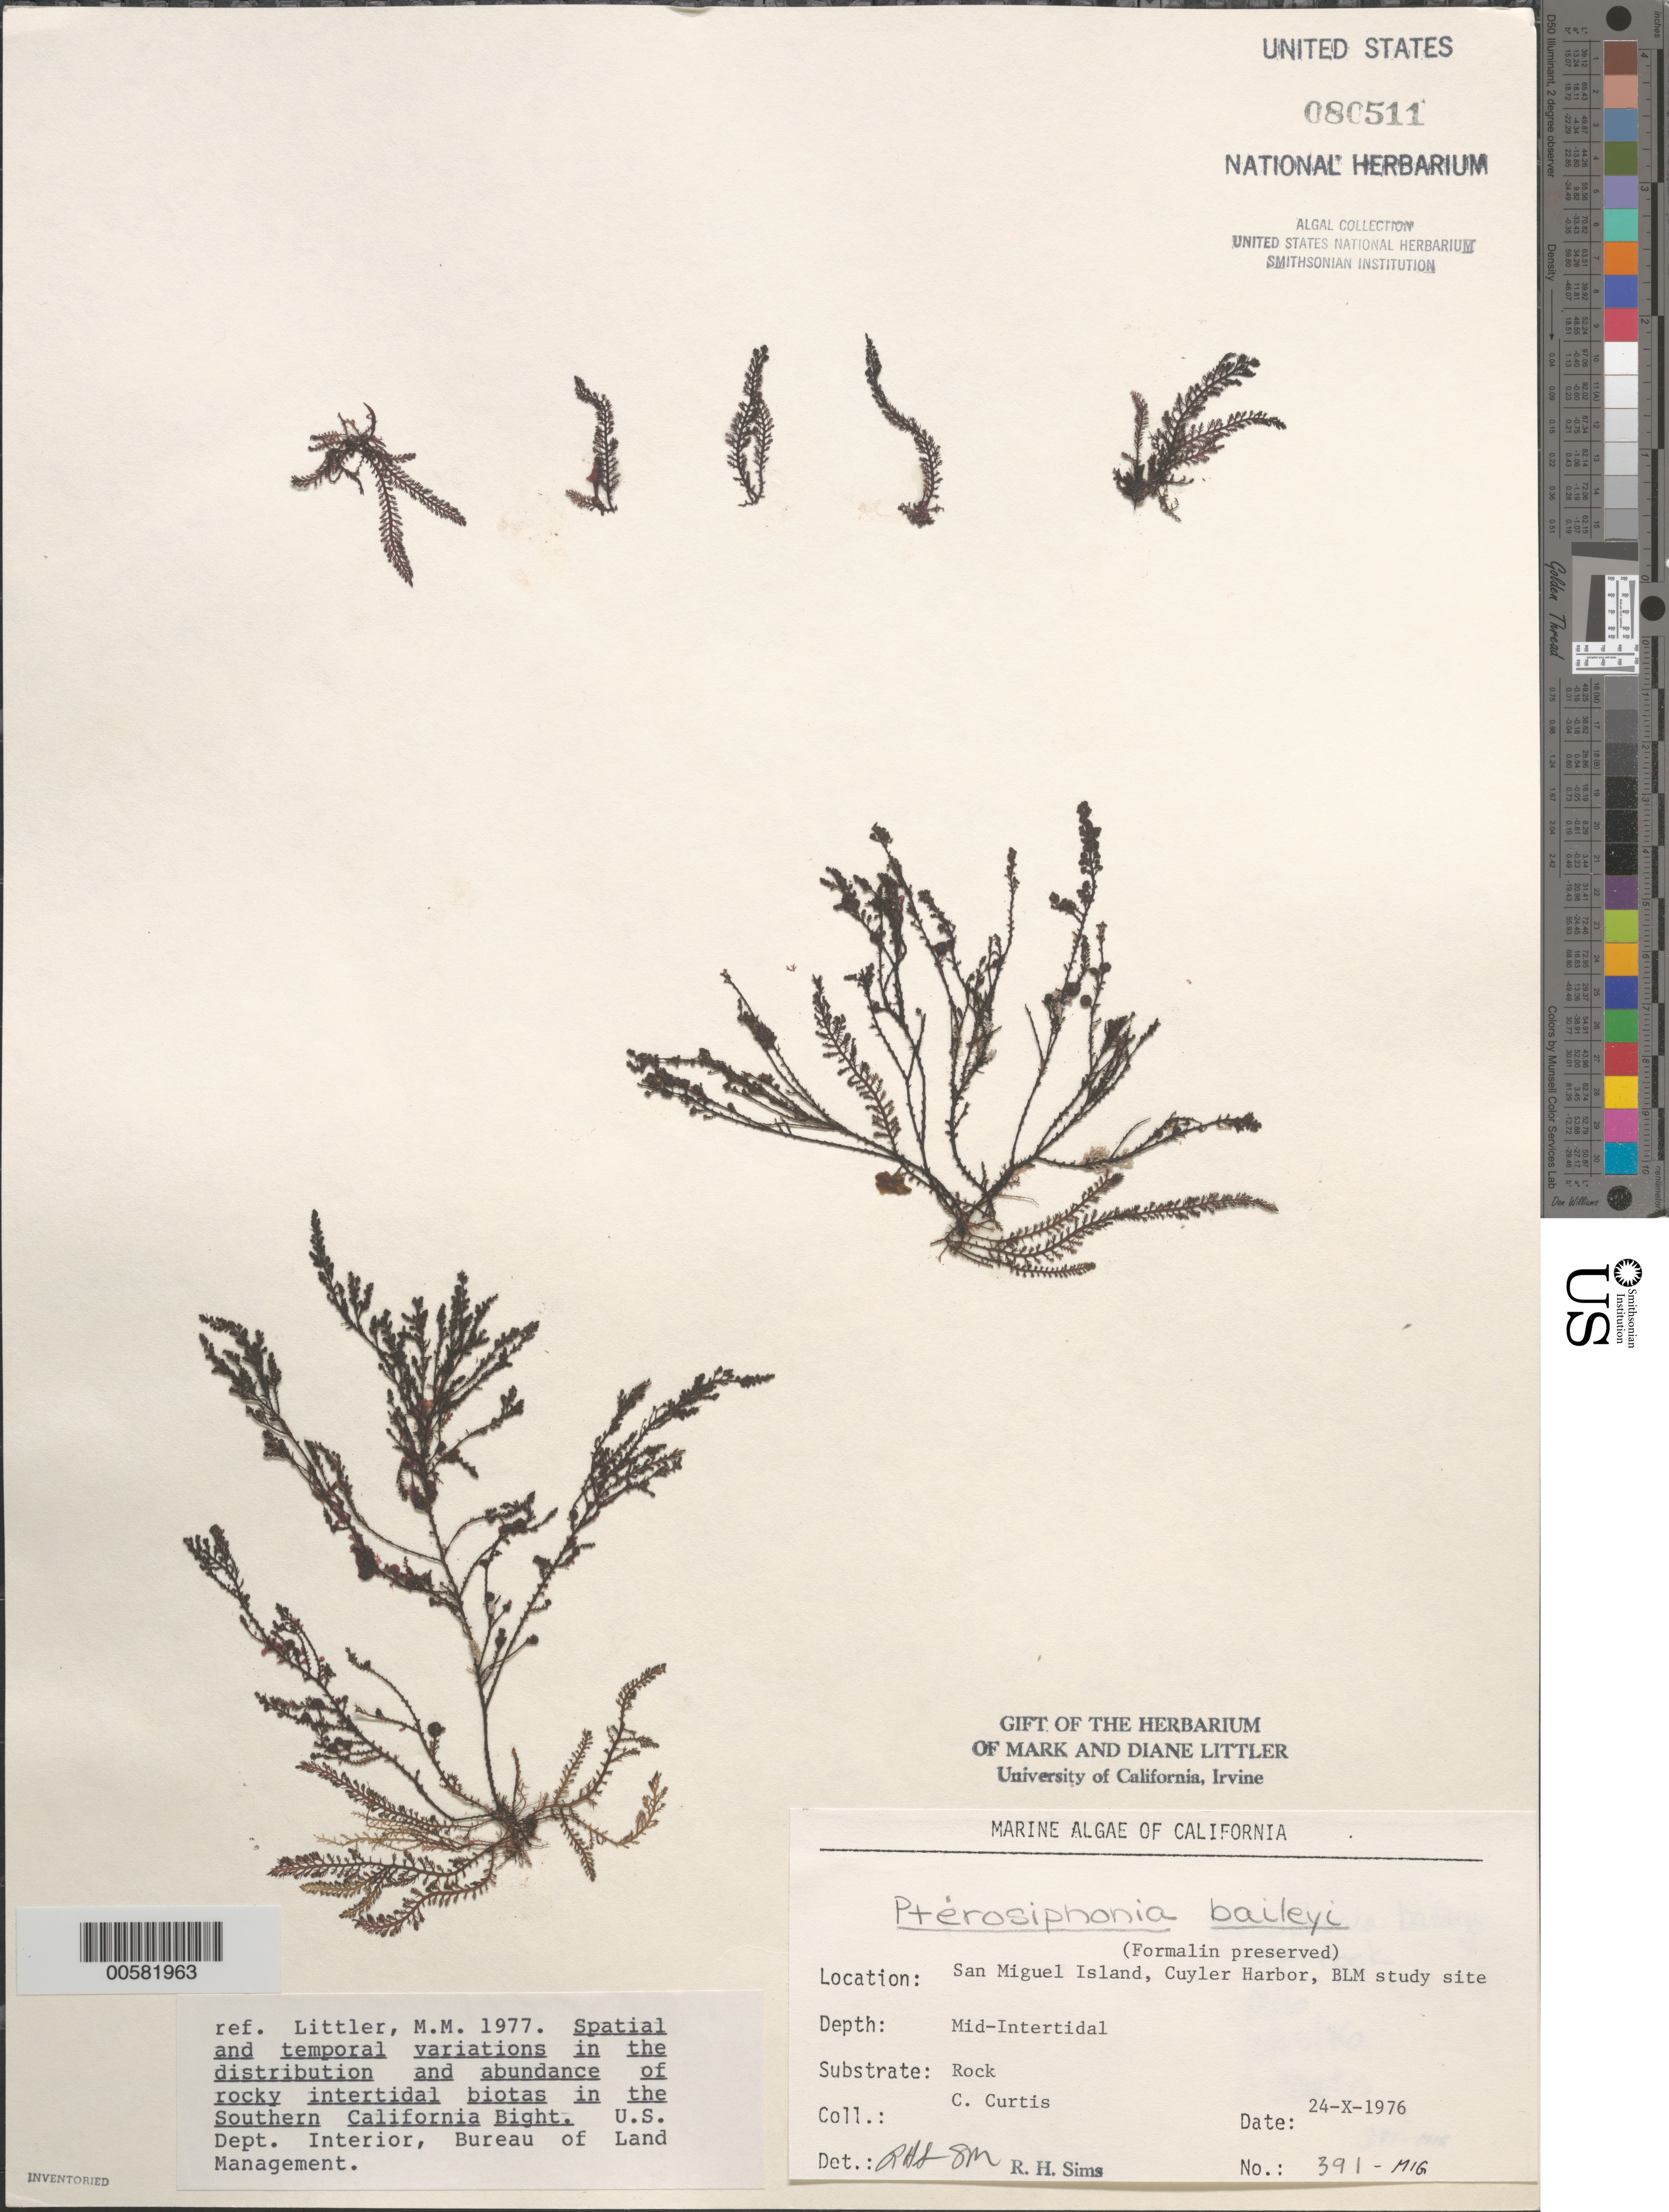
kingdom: Plantae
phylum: Rhodophyta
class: Florideophyceae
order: Ceramiales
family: Rhodomelaceae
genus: Symphyocladiella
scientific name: Symphyocladiella baileyi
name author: (Harvey) D.E.Bustamante et al.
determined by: Algae name updating Project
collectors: C. Curtis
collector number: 391-mig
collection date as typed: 24 Oct 1976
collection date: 1976-10-24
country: United States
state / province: California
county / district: Santa Barbara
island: San Miguel Island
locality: Cuyler Harbor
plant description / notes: BLM-SOCALBIGHT Rocky Intertidal Survey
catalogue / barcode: US 80511